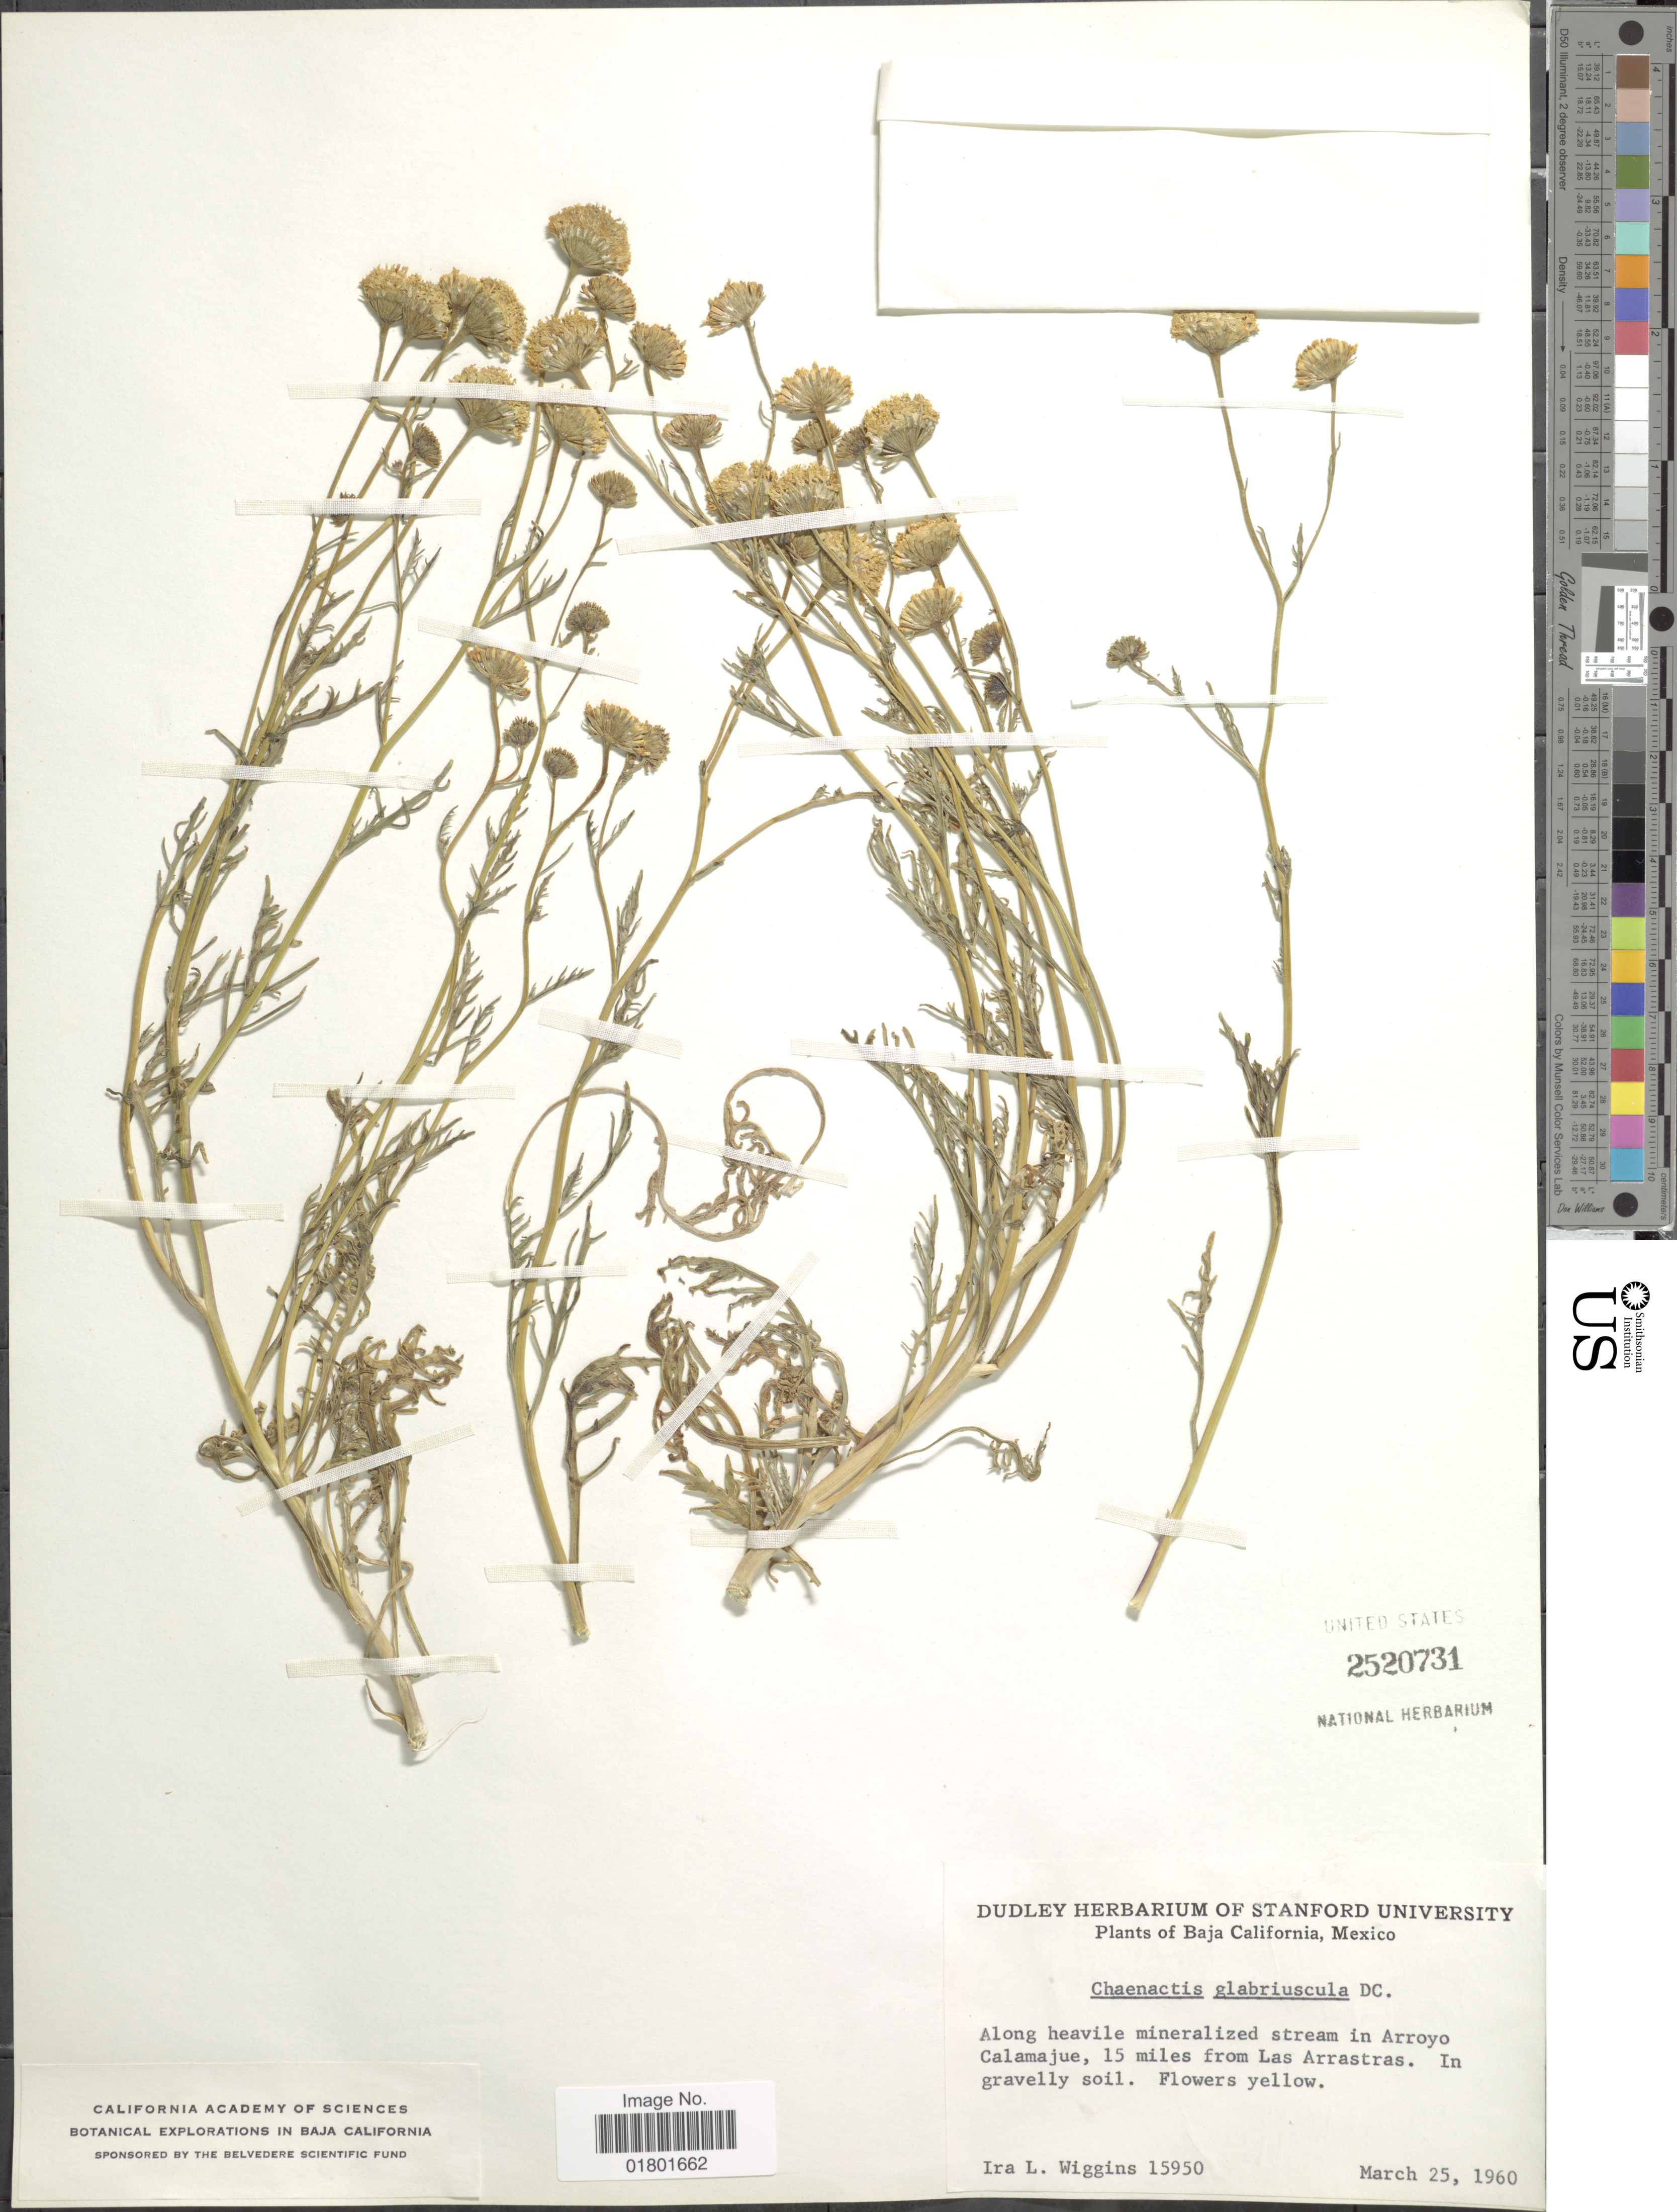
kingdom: Plantae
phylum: Tracheophyta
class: Magnoliopsida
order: Asterales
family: Asteraceae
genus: Chaenactis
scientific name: Chaenactis glabriuscula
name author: DC.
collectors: I. L. Wiggins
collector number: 15950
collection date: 1960-03-25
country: Mexico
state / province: Baja California Sur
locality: Along heavile mineralized stream in Arroyo Calamajue, 15 miles from Las Arrastras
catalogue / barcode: US 2520731